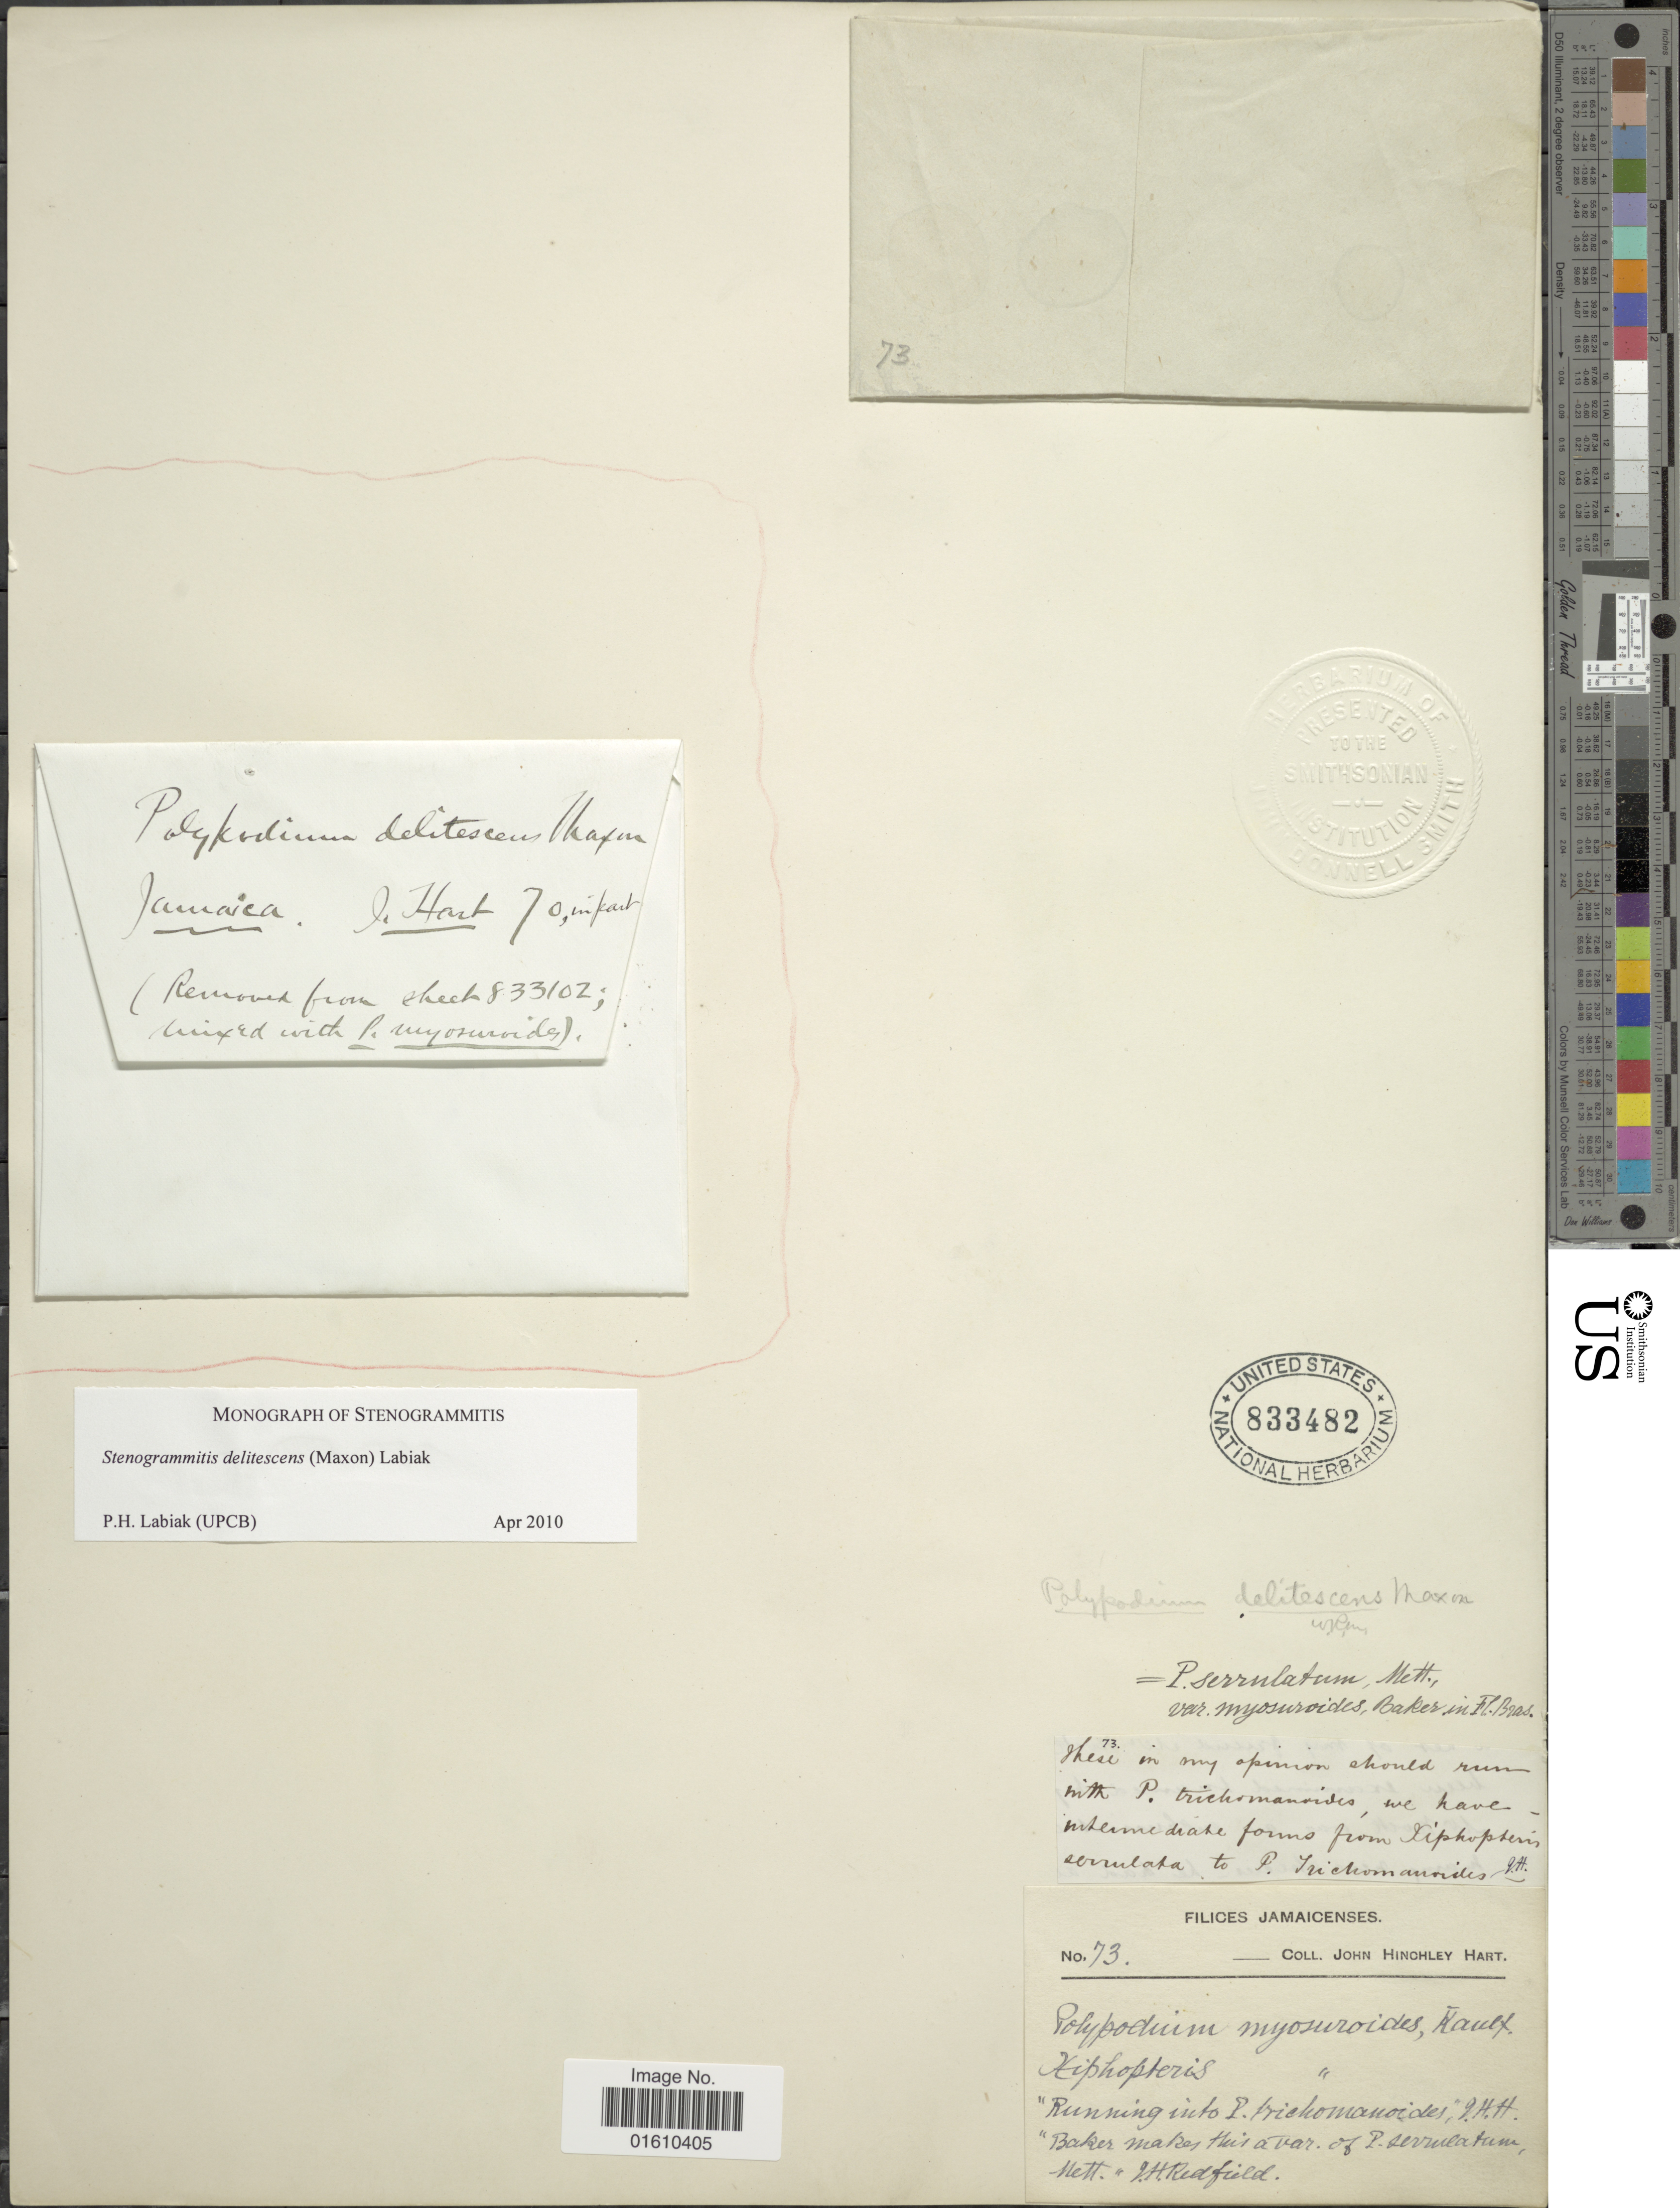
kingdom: Plantae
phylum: Tracheophyta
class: Polypodiopsida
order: Polypodiales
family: Polypodiaceae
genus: Stenogrammitis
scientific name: Stenogrammitis delitescens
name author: (Maxon) Labiak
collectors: J. H. Hart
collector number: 73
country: Jamaica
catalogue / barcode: US 833482